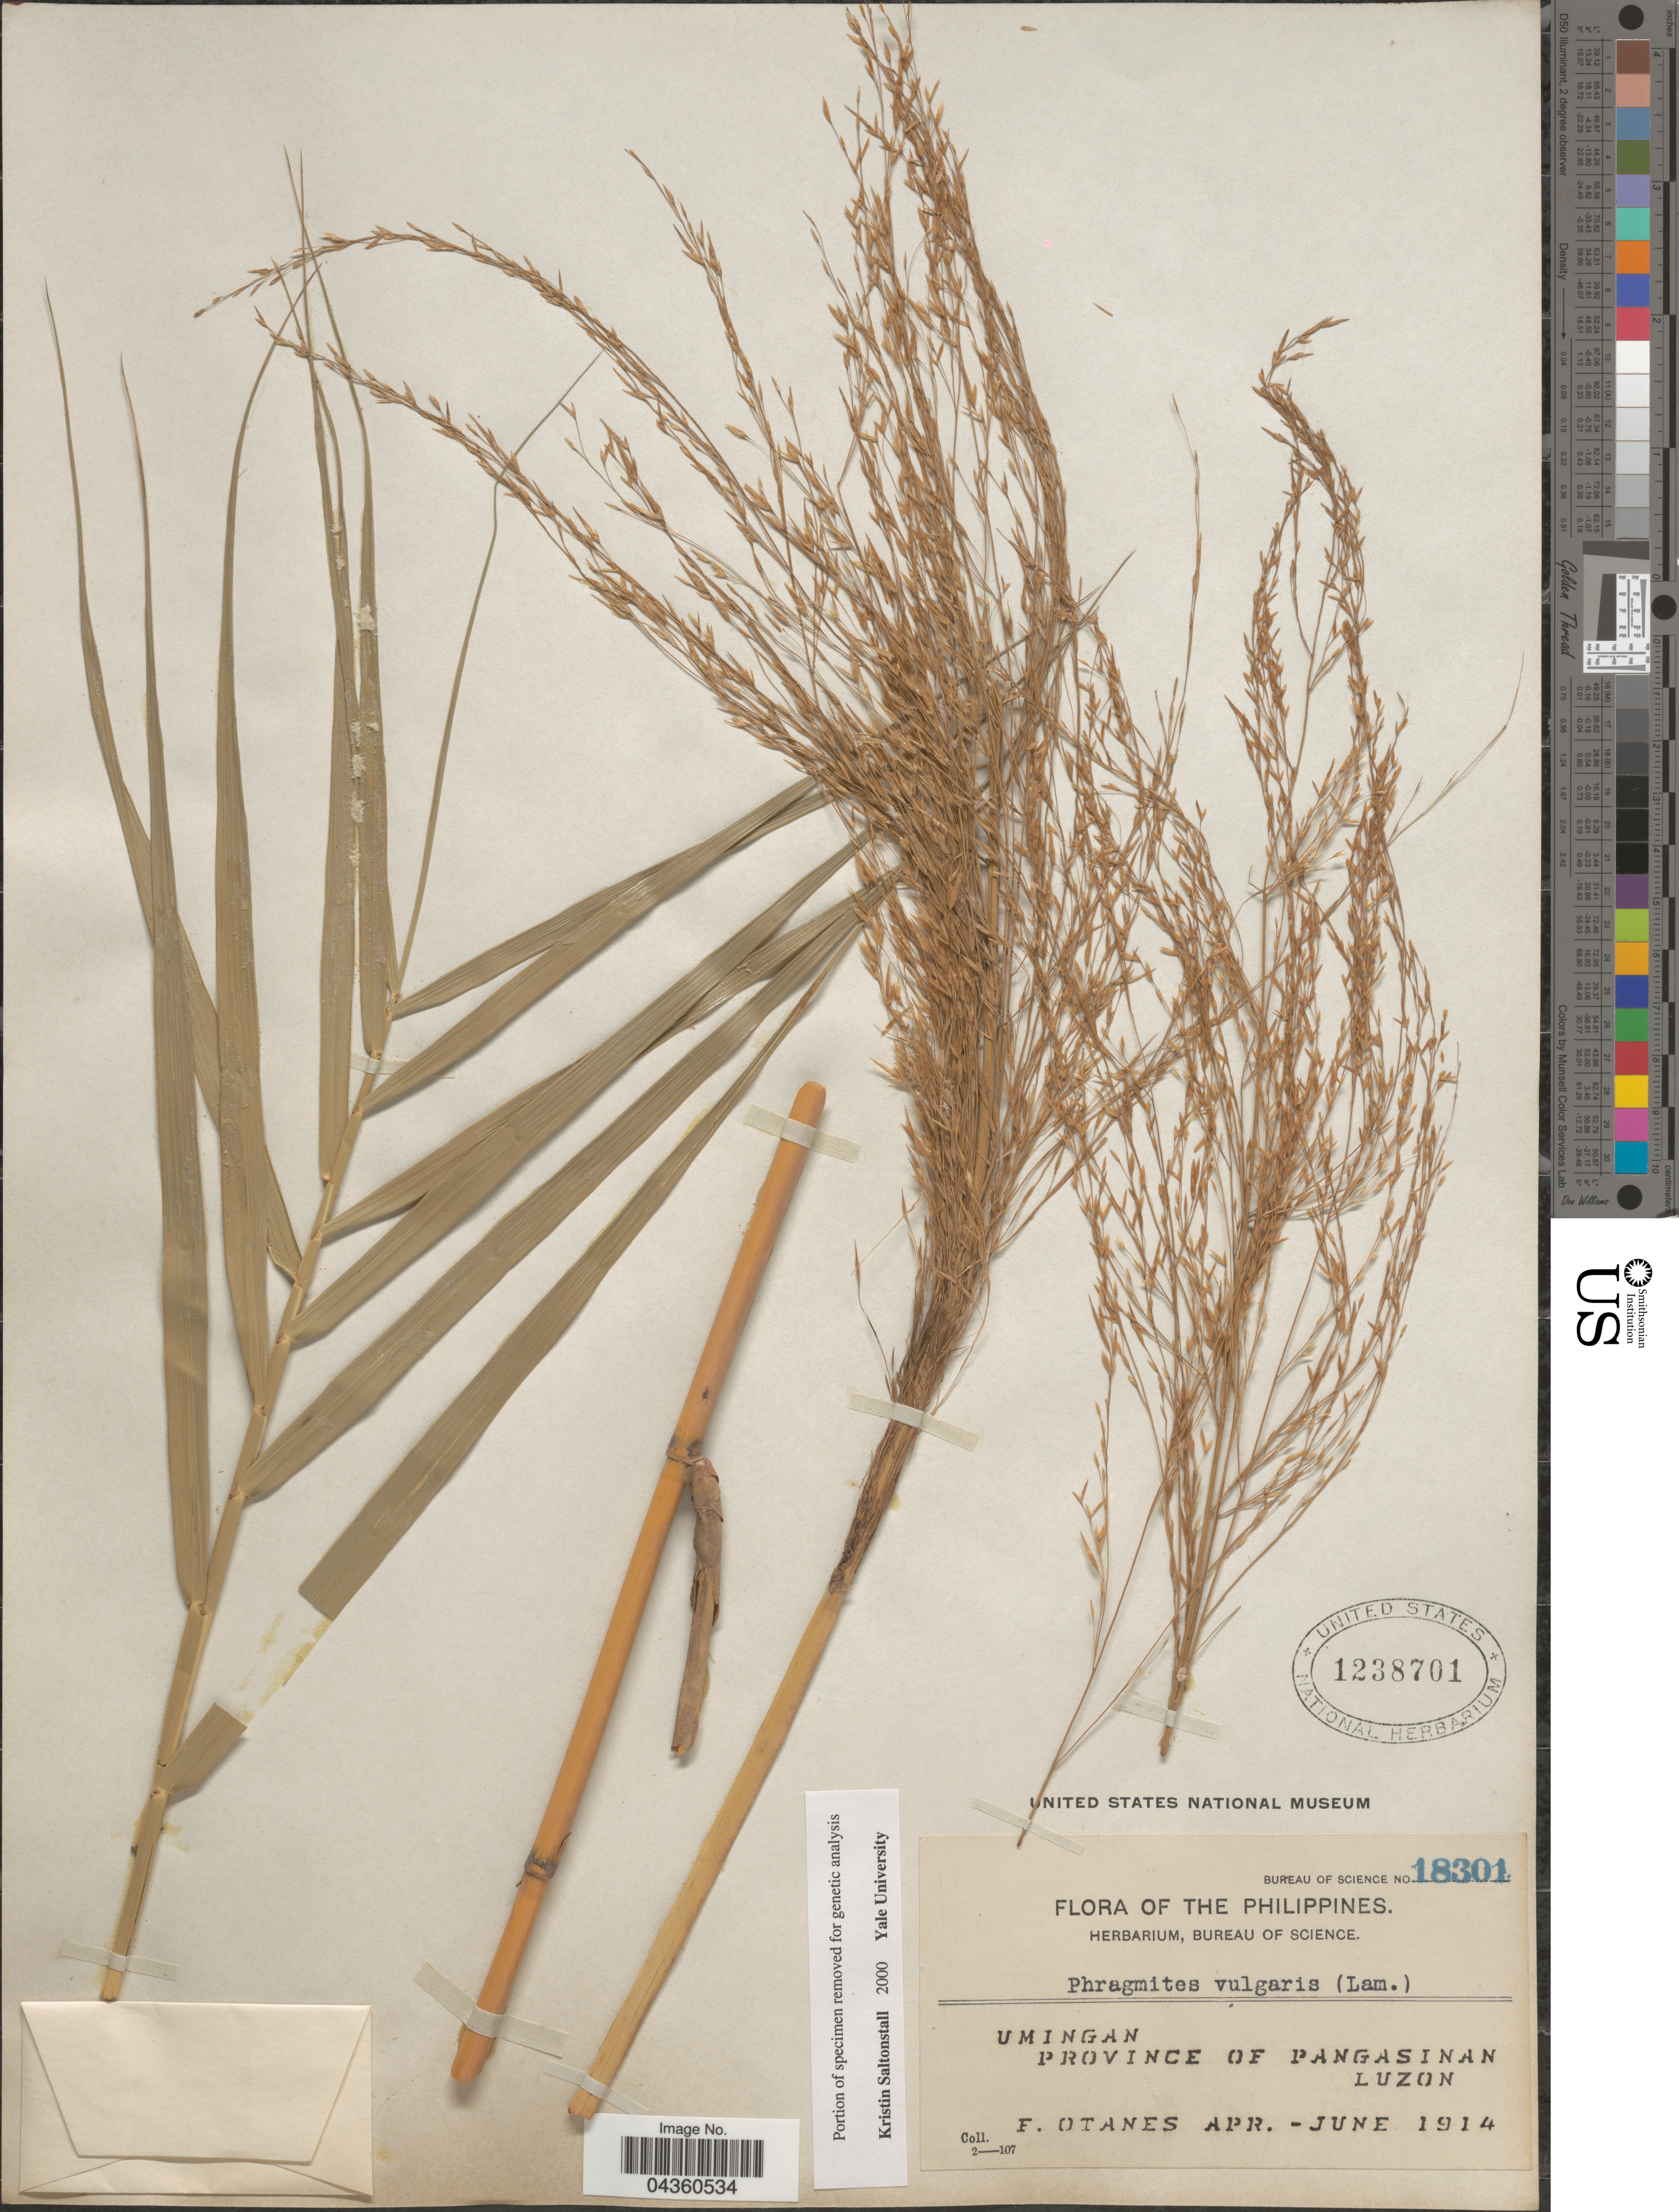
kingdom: Plantae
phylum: Tracheophyta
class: Liliopsida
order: Poales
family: Poaceae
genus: Phragmites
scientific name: Phragmites karka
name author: (Retz.) Trin. ex Steud.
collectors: F. Q. Otanes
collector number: Bureau of Science 18301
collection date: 1914-04/1914-06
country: Philippines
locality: Umingan. Province of Pangasinan. Luzon.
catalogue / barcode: US 1238701